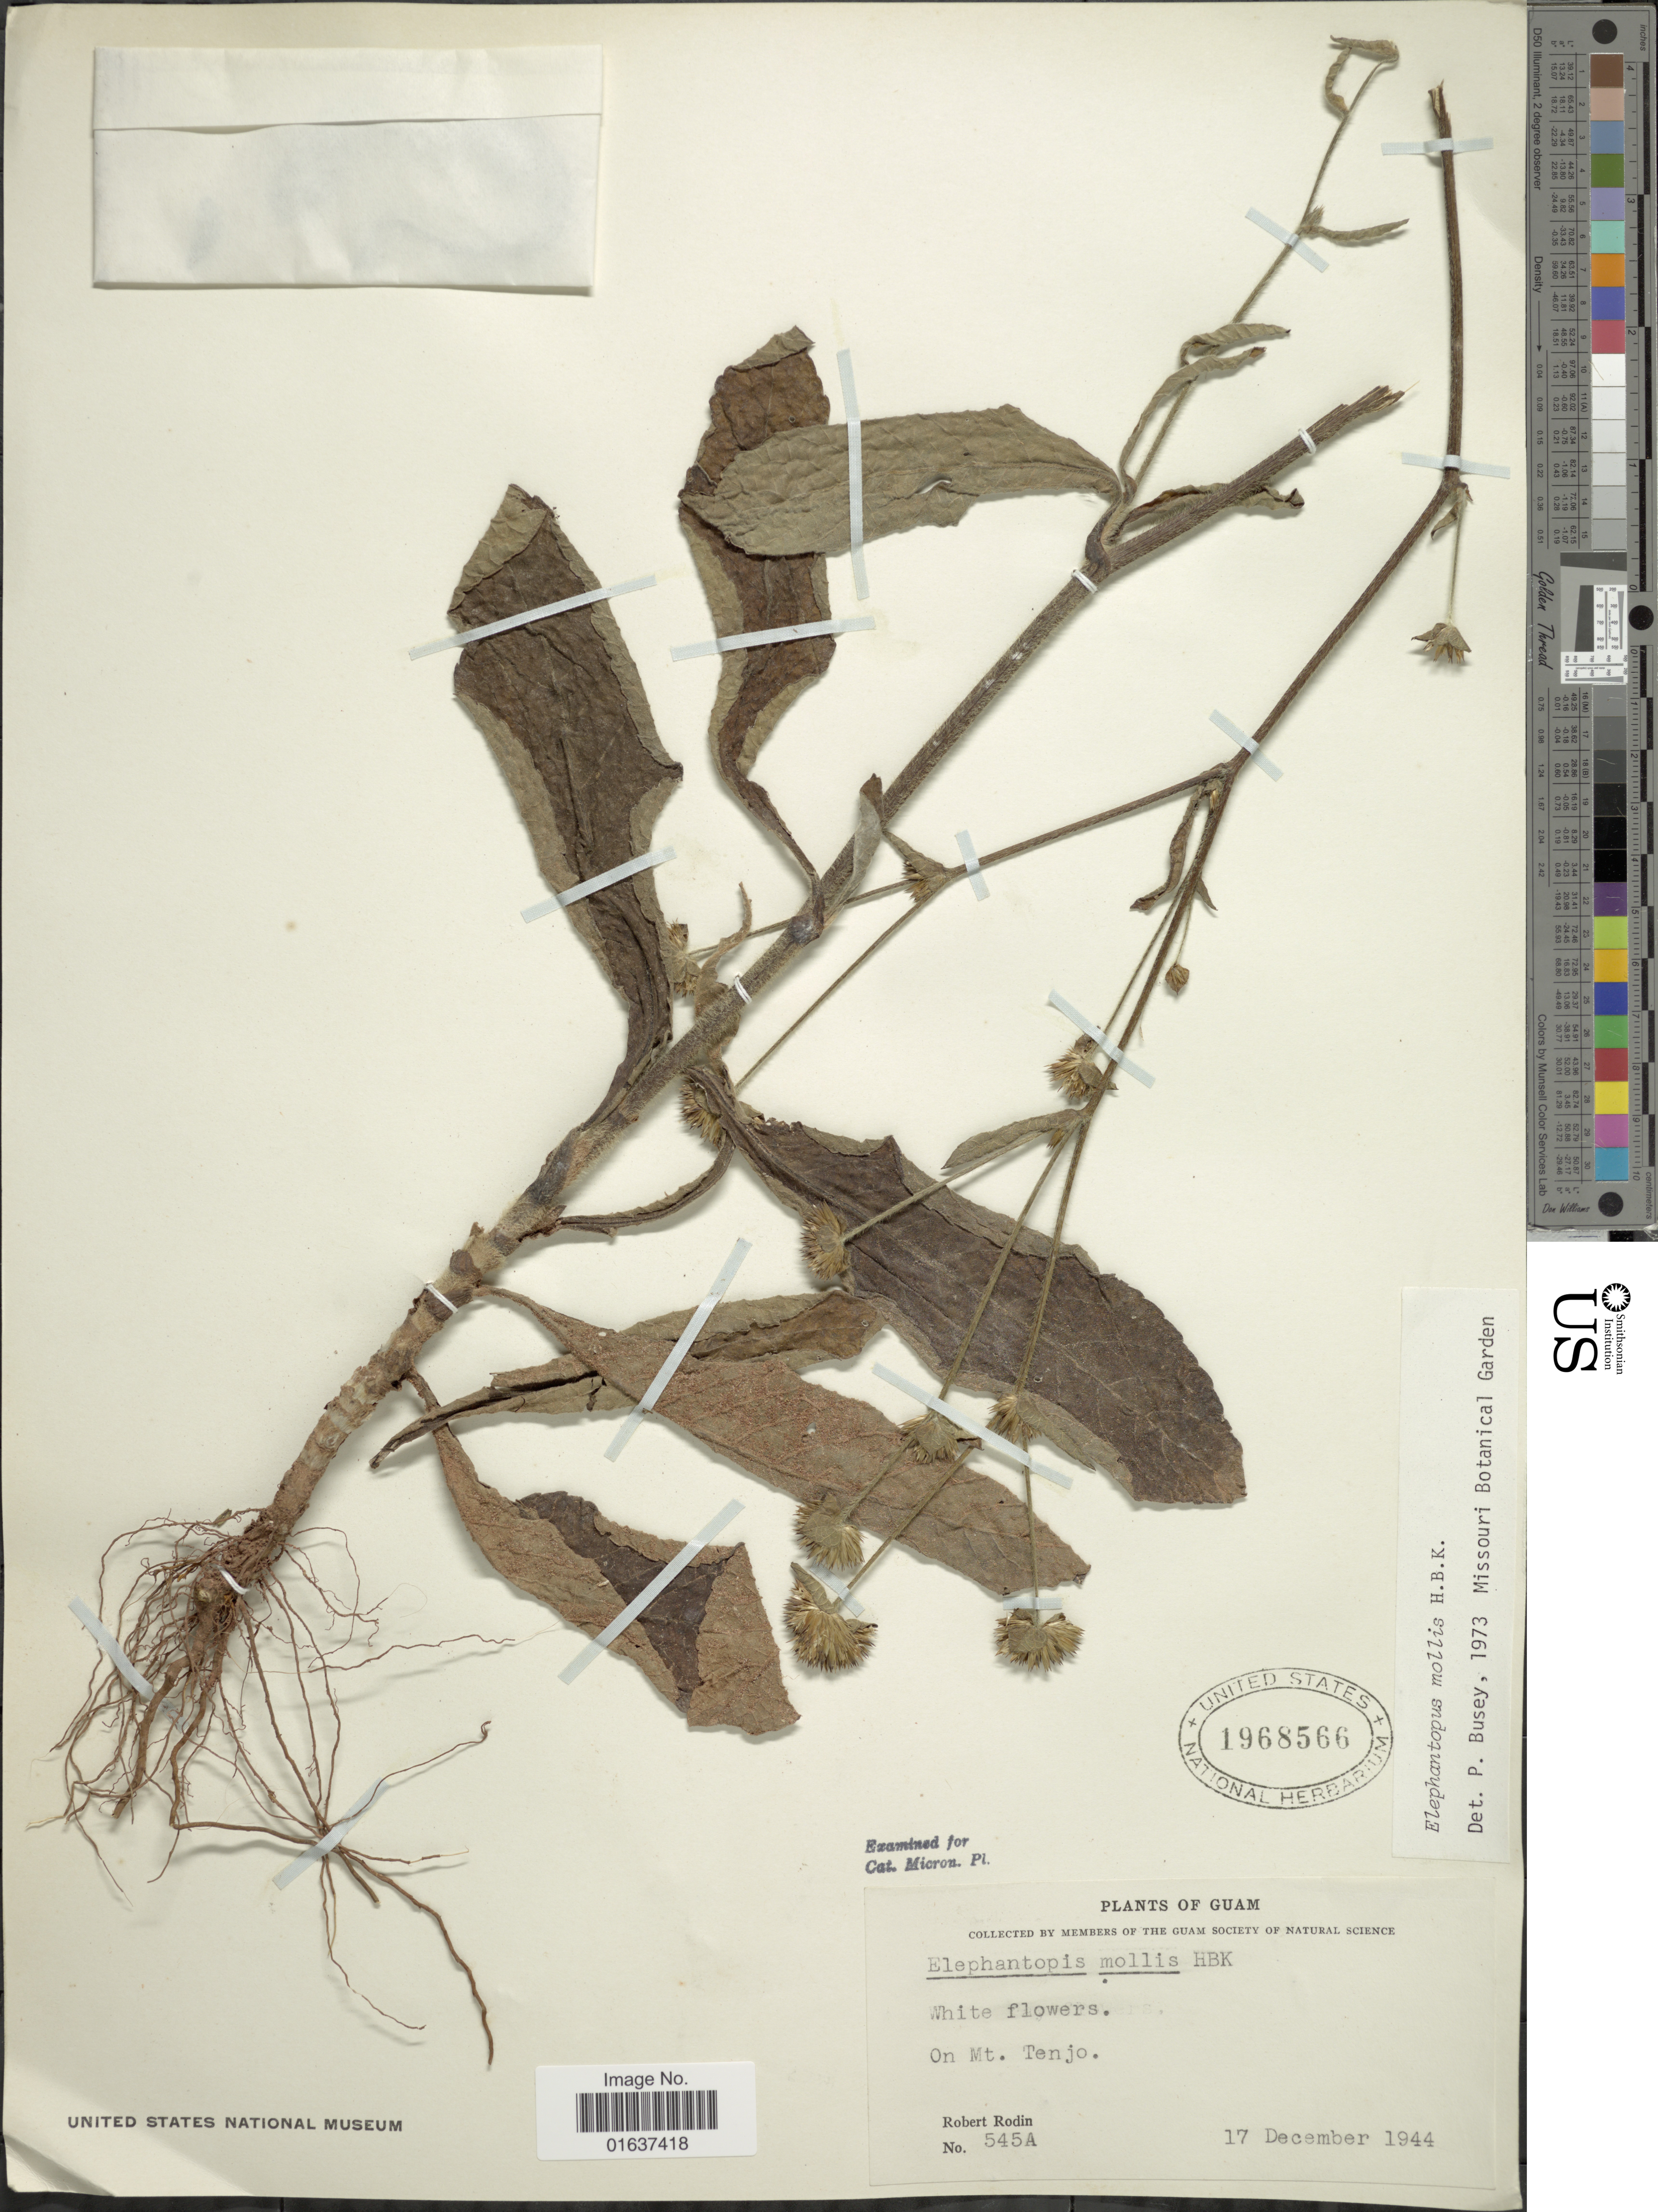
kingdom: Plantae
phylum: Tracheophyta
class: Magnoliopsida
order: Asterales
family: Asteraceae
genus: Elephantopus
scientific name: Elephantopus mollis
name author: Kunth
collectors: R. Rodin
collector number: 545A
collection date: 1944-12-17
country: Guam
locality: On Mt. Tenjo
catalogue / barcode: US 1968566